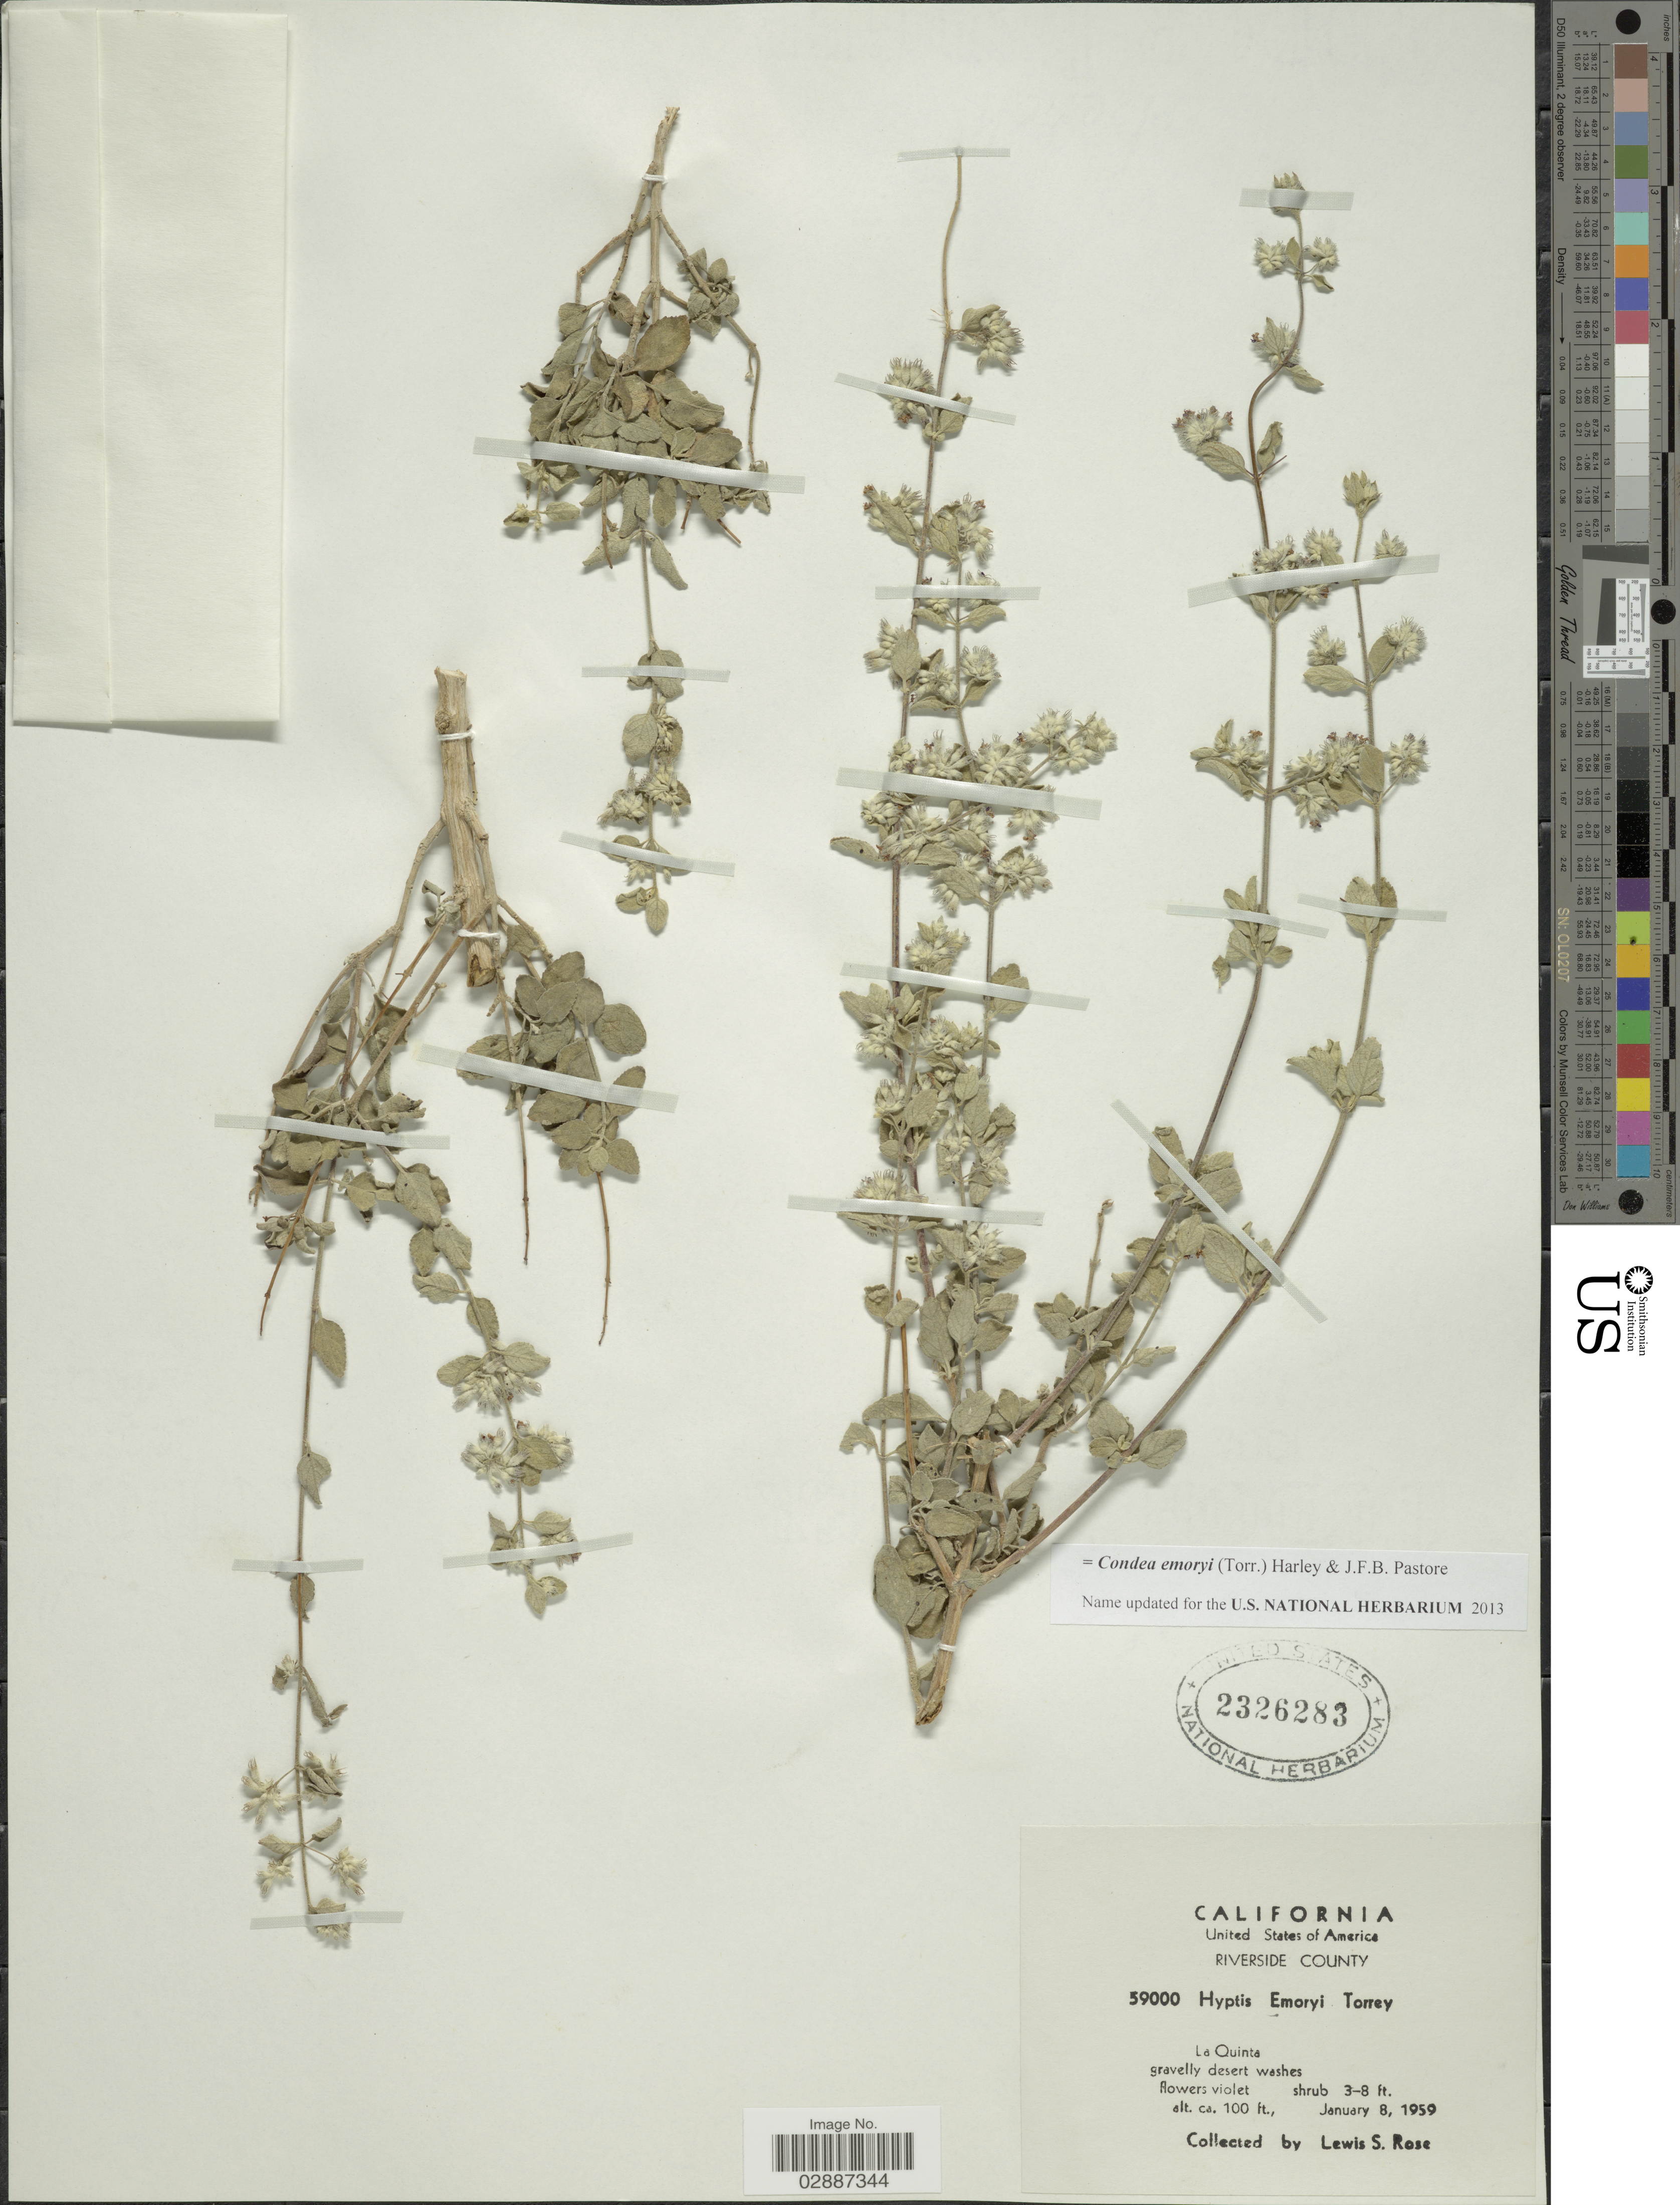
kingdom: Plantae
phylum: Tracheophyta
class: Magnoliopsida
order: Lamiales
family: Lamiaceae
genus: Condea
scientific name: Condea emoryi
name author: (Torr.) Harley & J.F.B. Pastore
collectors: L. S. Rose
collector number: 59000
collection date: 1959-01-08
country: United States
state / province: California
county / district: Riverside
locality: Riverside County. La Quinta.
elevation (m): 30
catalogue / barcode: US 2326283